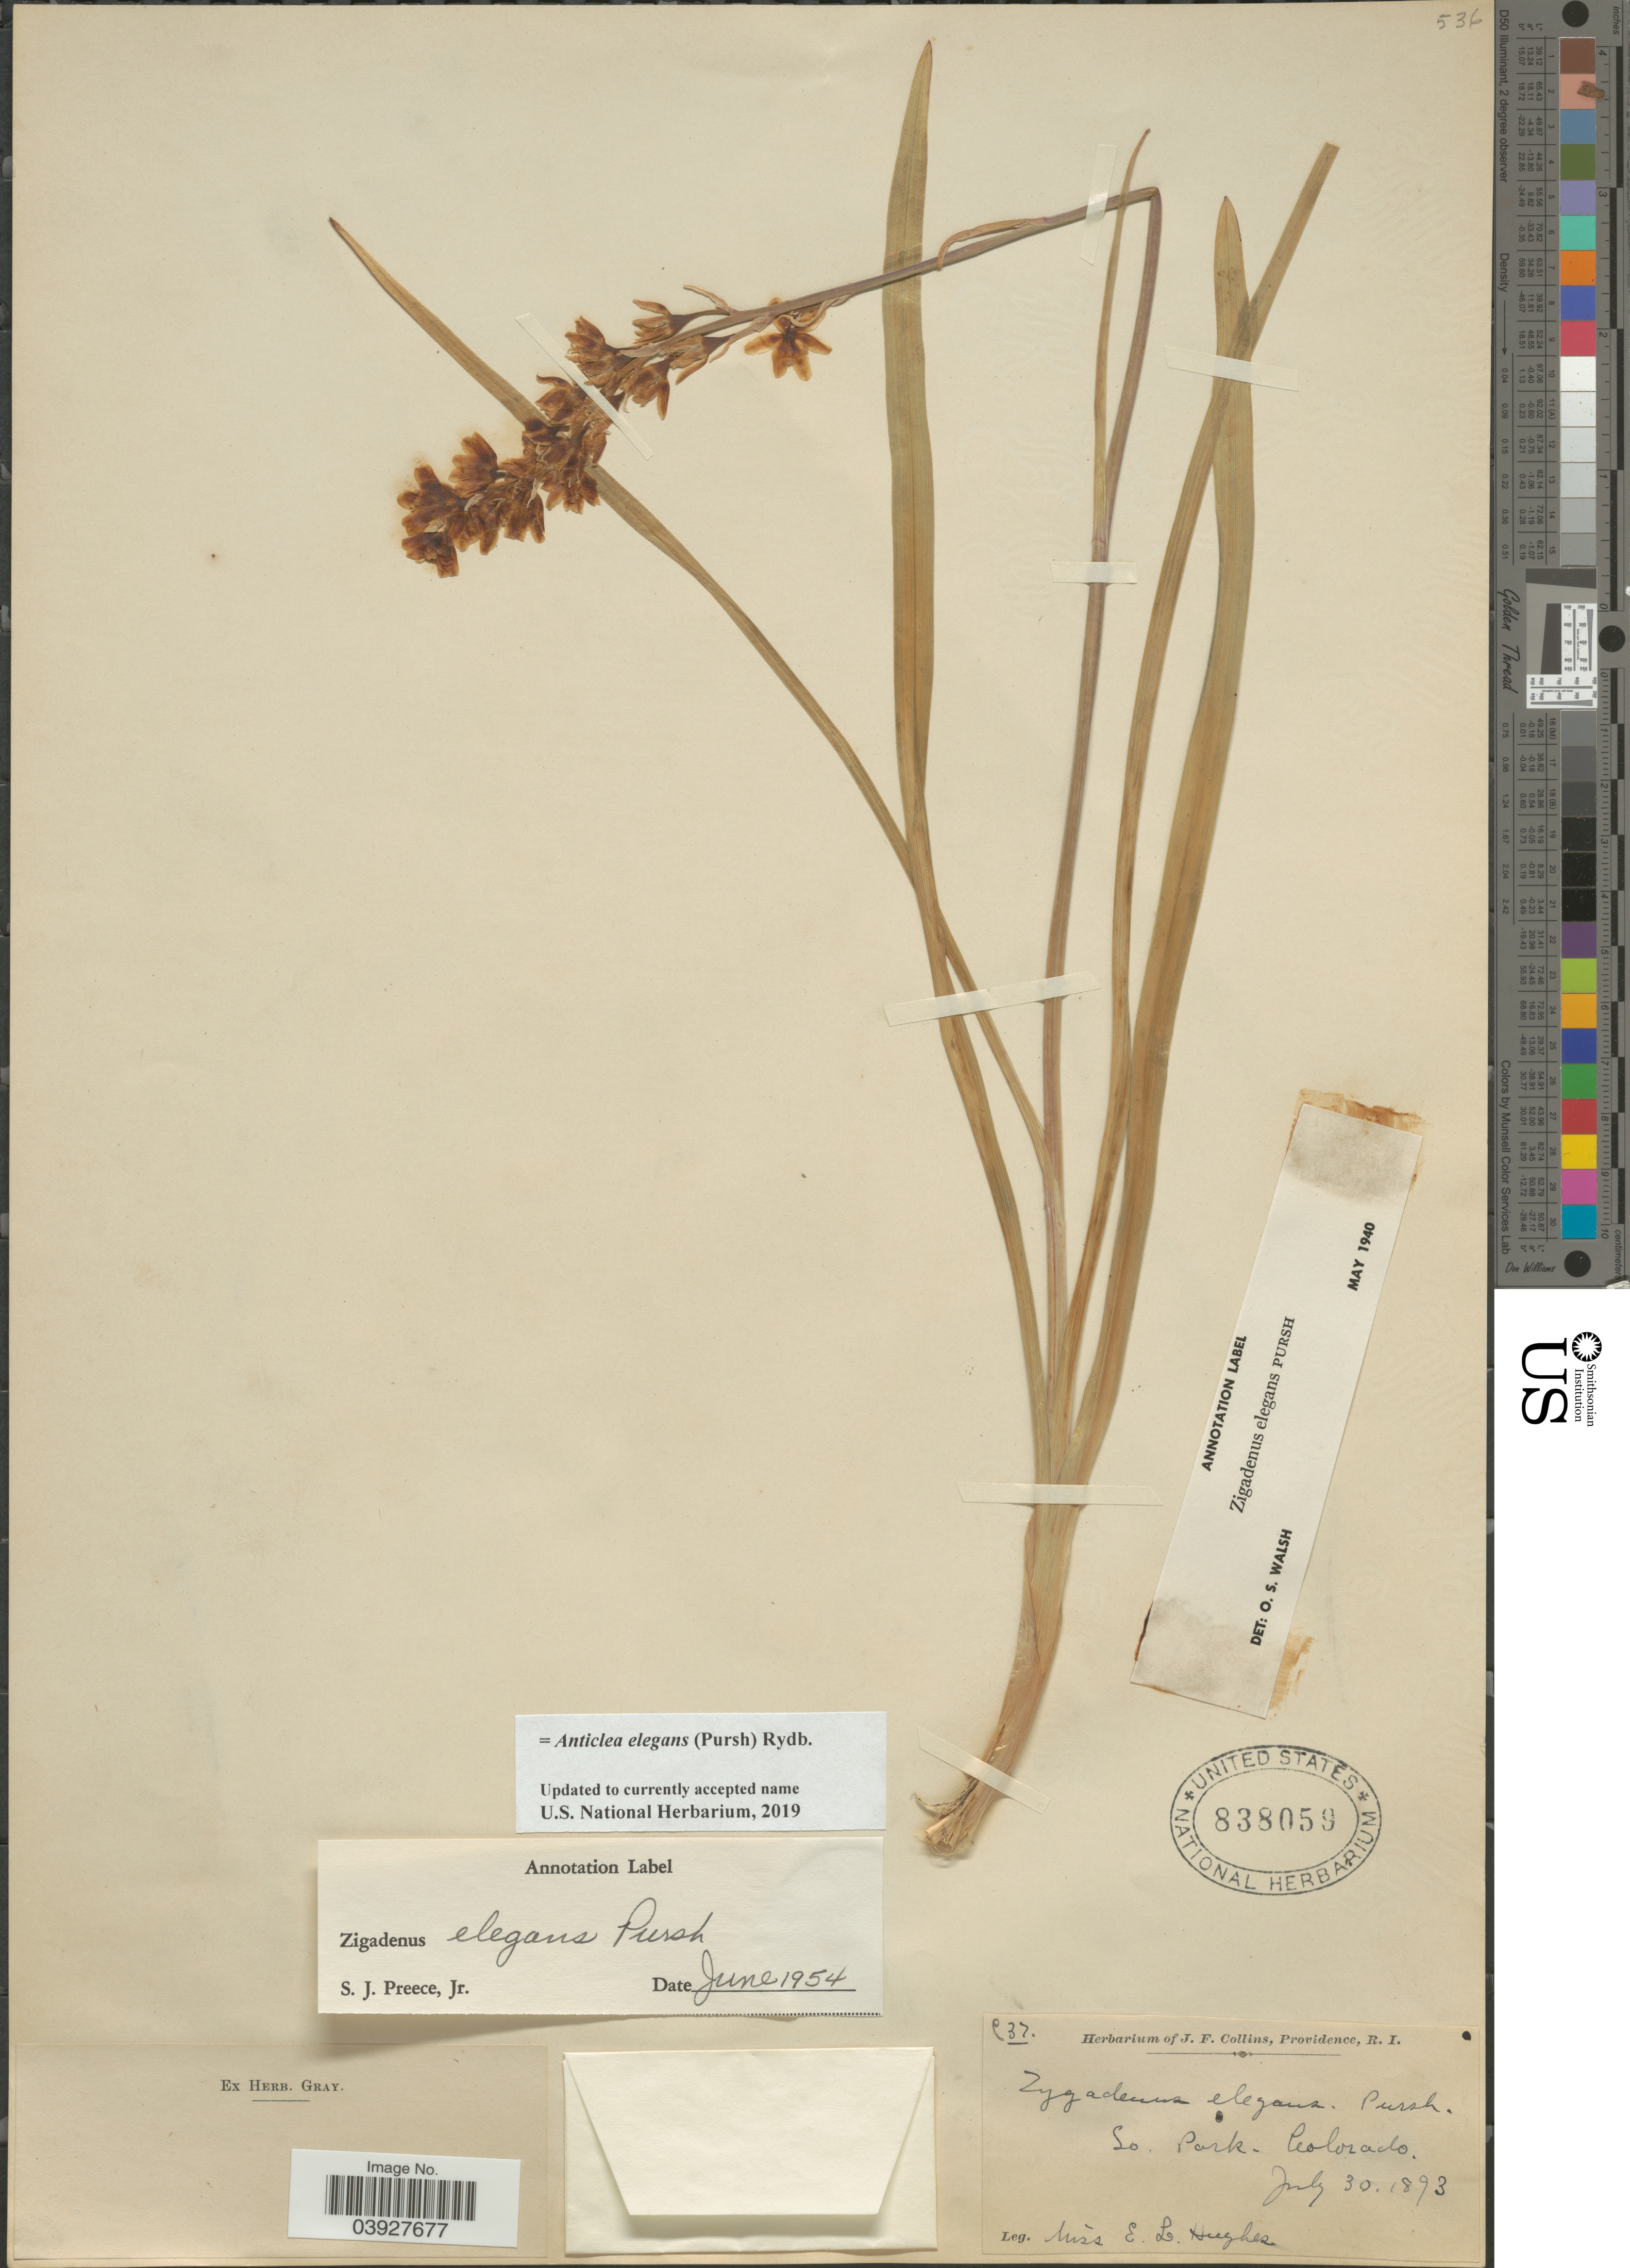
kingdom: Plantae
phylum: Tracheophyta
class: Liliopsida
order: Liliales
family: Melanthiaceae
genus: Anticlea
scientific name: Anticlea elegans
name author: (Pursh) Rydb.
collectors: E. Hughes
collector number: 37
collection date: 1893-07-30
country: United States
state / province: Colorado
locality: So. Park.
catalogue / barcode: US 838059